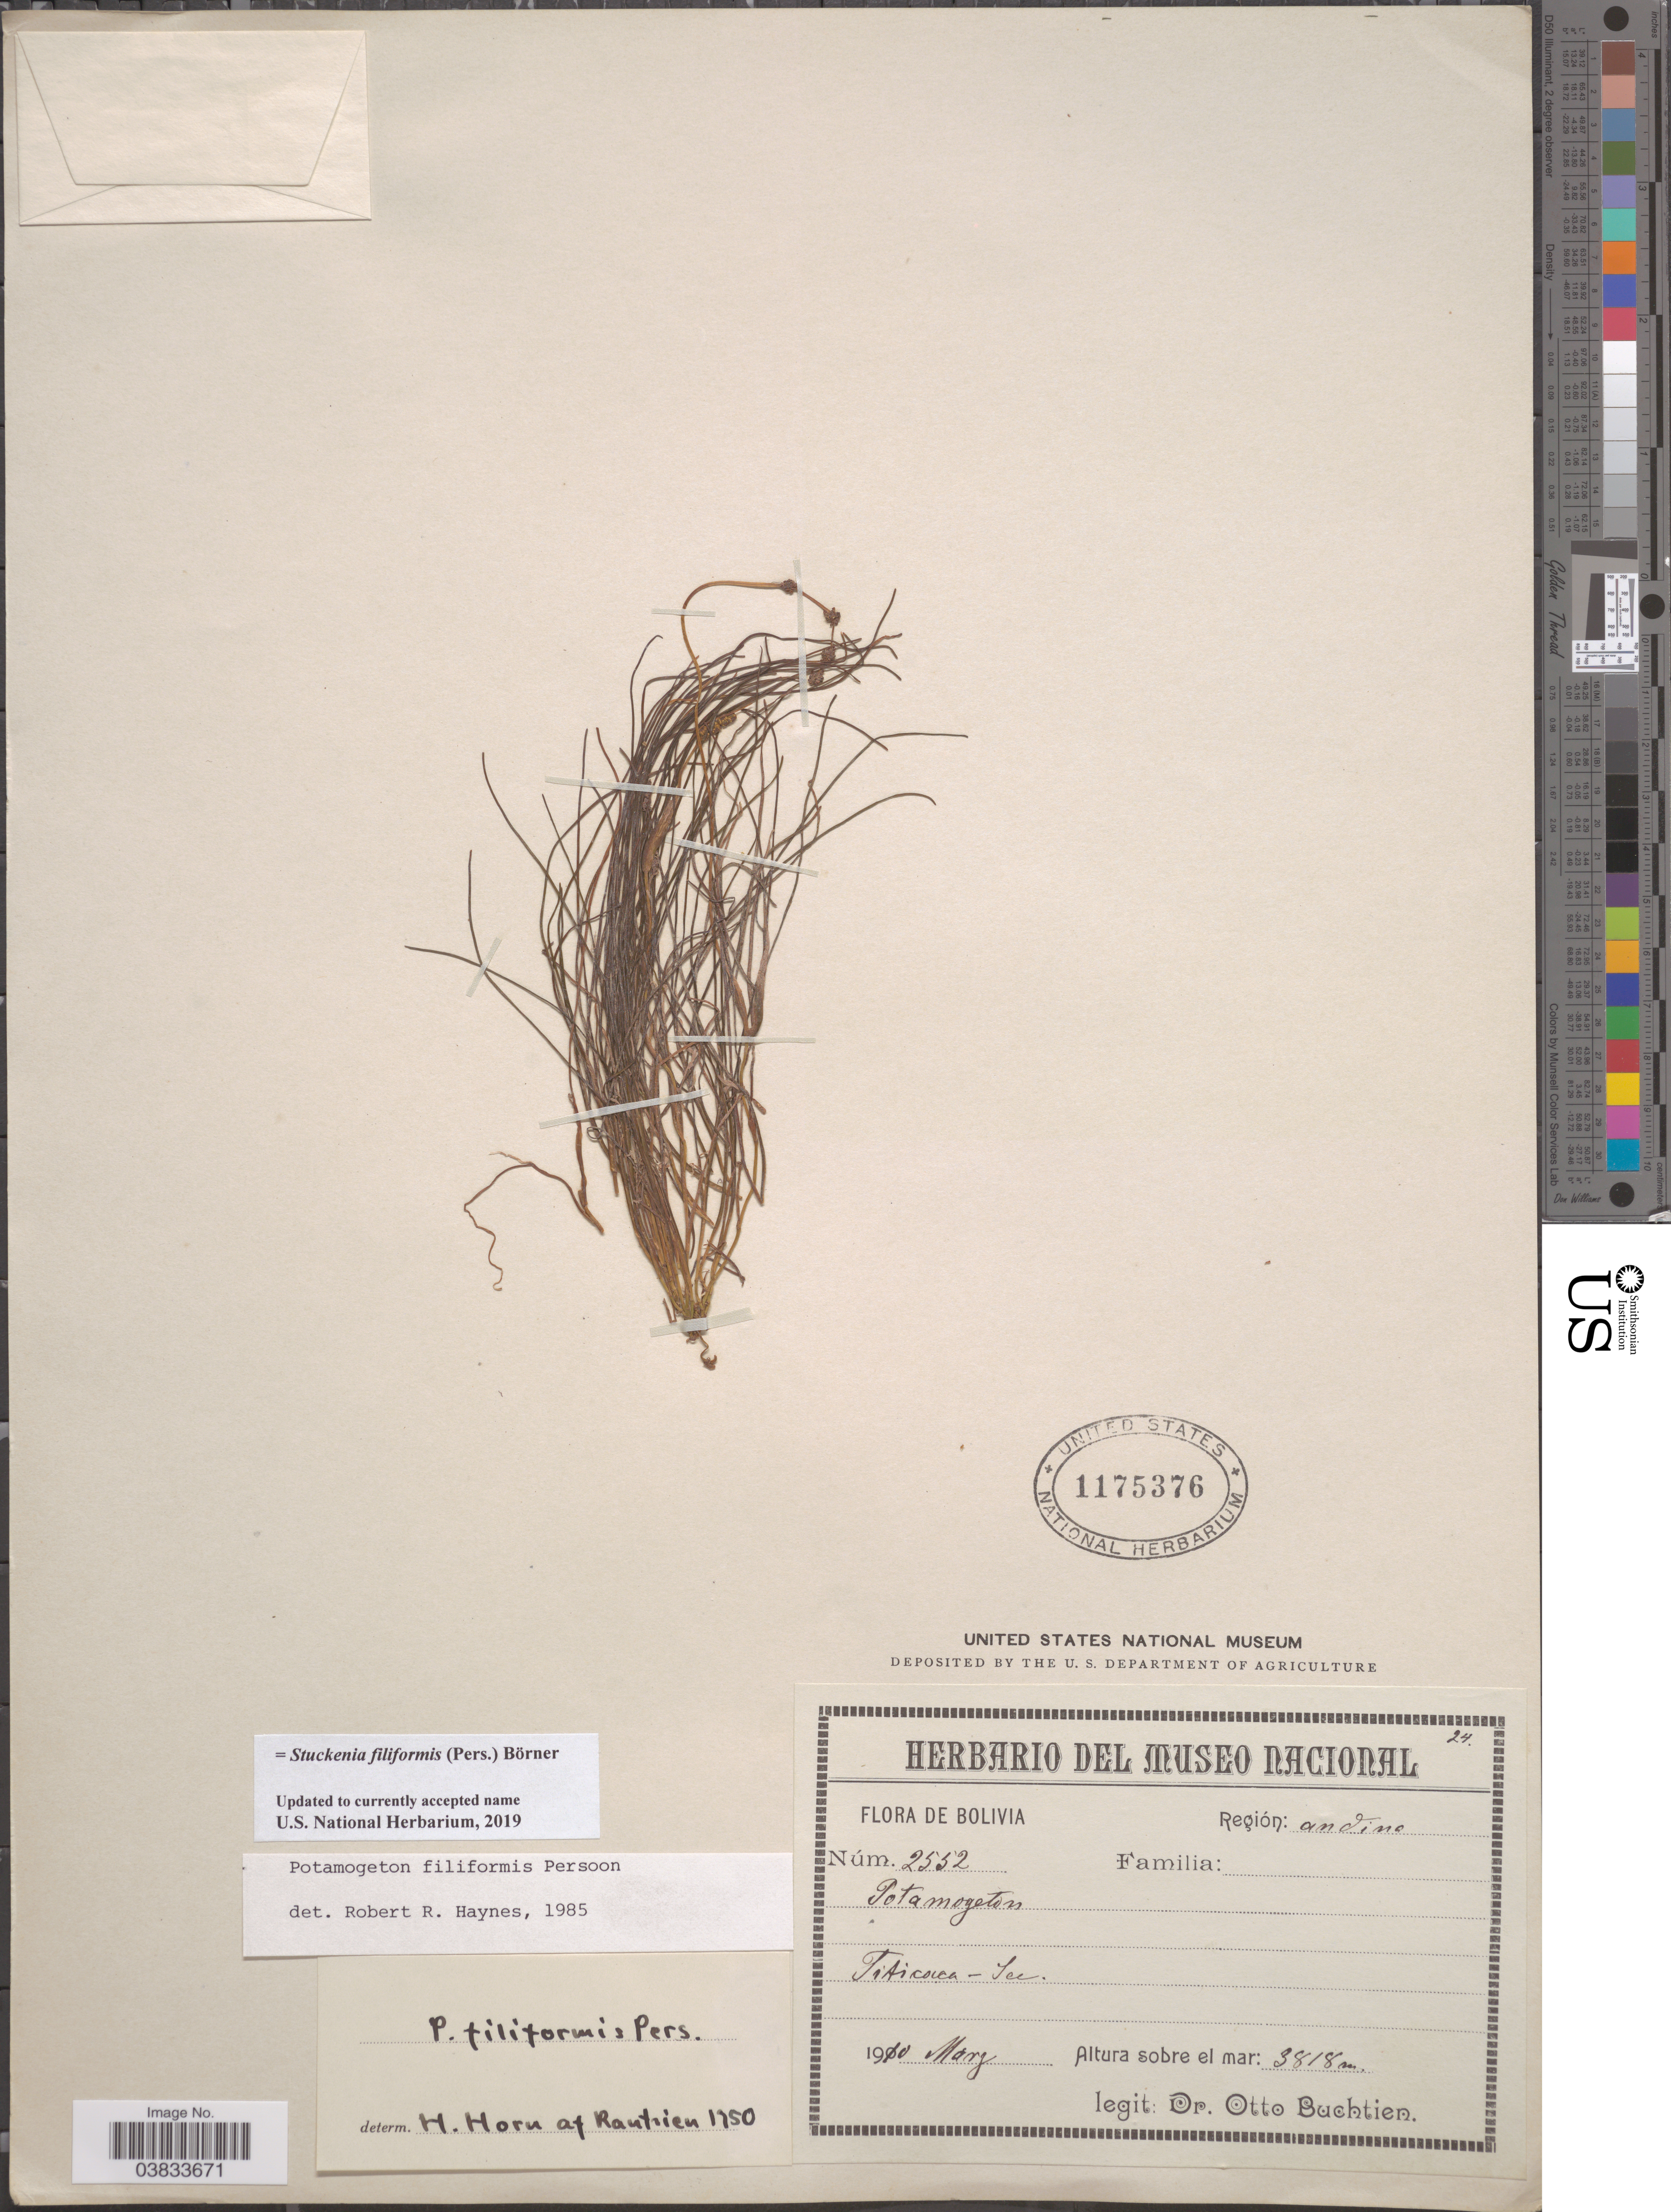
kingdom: Plantae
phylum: Tracheophyta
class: Liliopsida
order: Alismatales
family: Potamogetonaceae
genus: Stuckenia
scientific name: Stuckenia filiformis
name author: (Pers.) Börner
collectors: O. Buchtien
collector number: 2552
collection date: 1910-05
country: Bolivia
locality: Región: andine. Titicaca-See.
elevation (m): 3818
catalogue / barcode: US 1175376